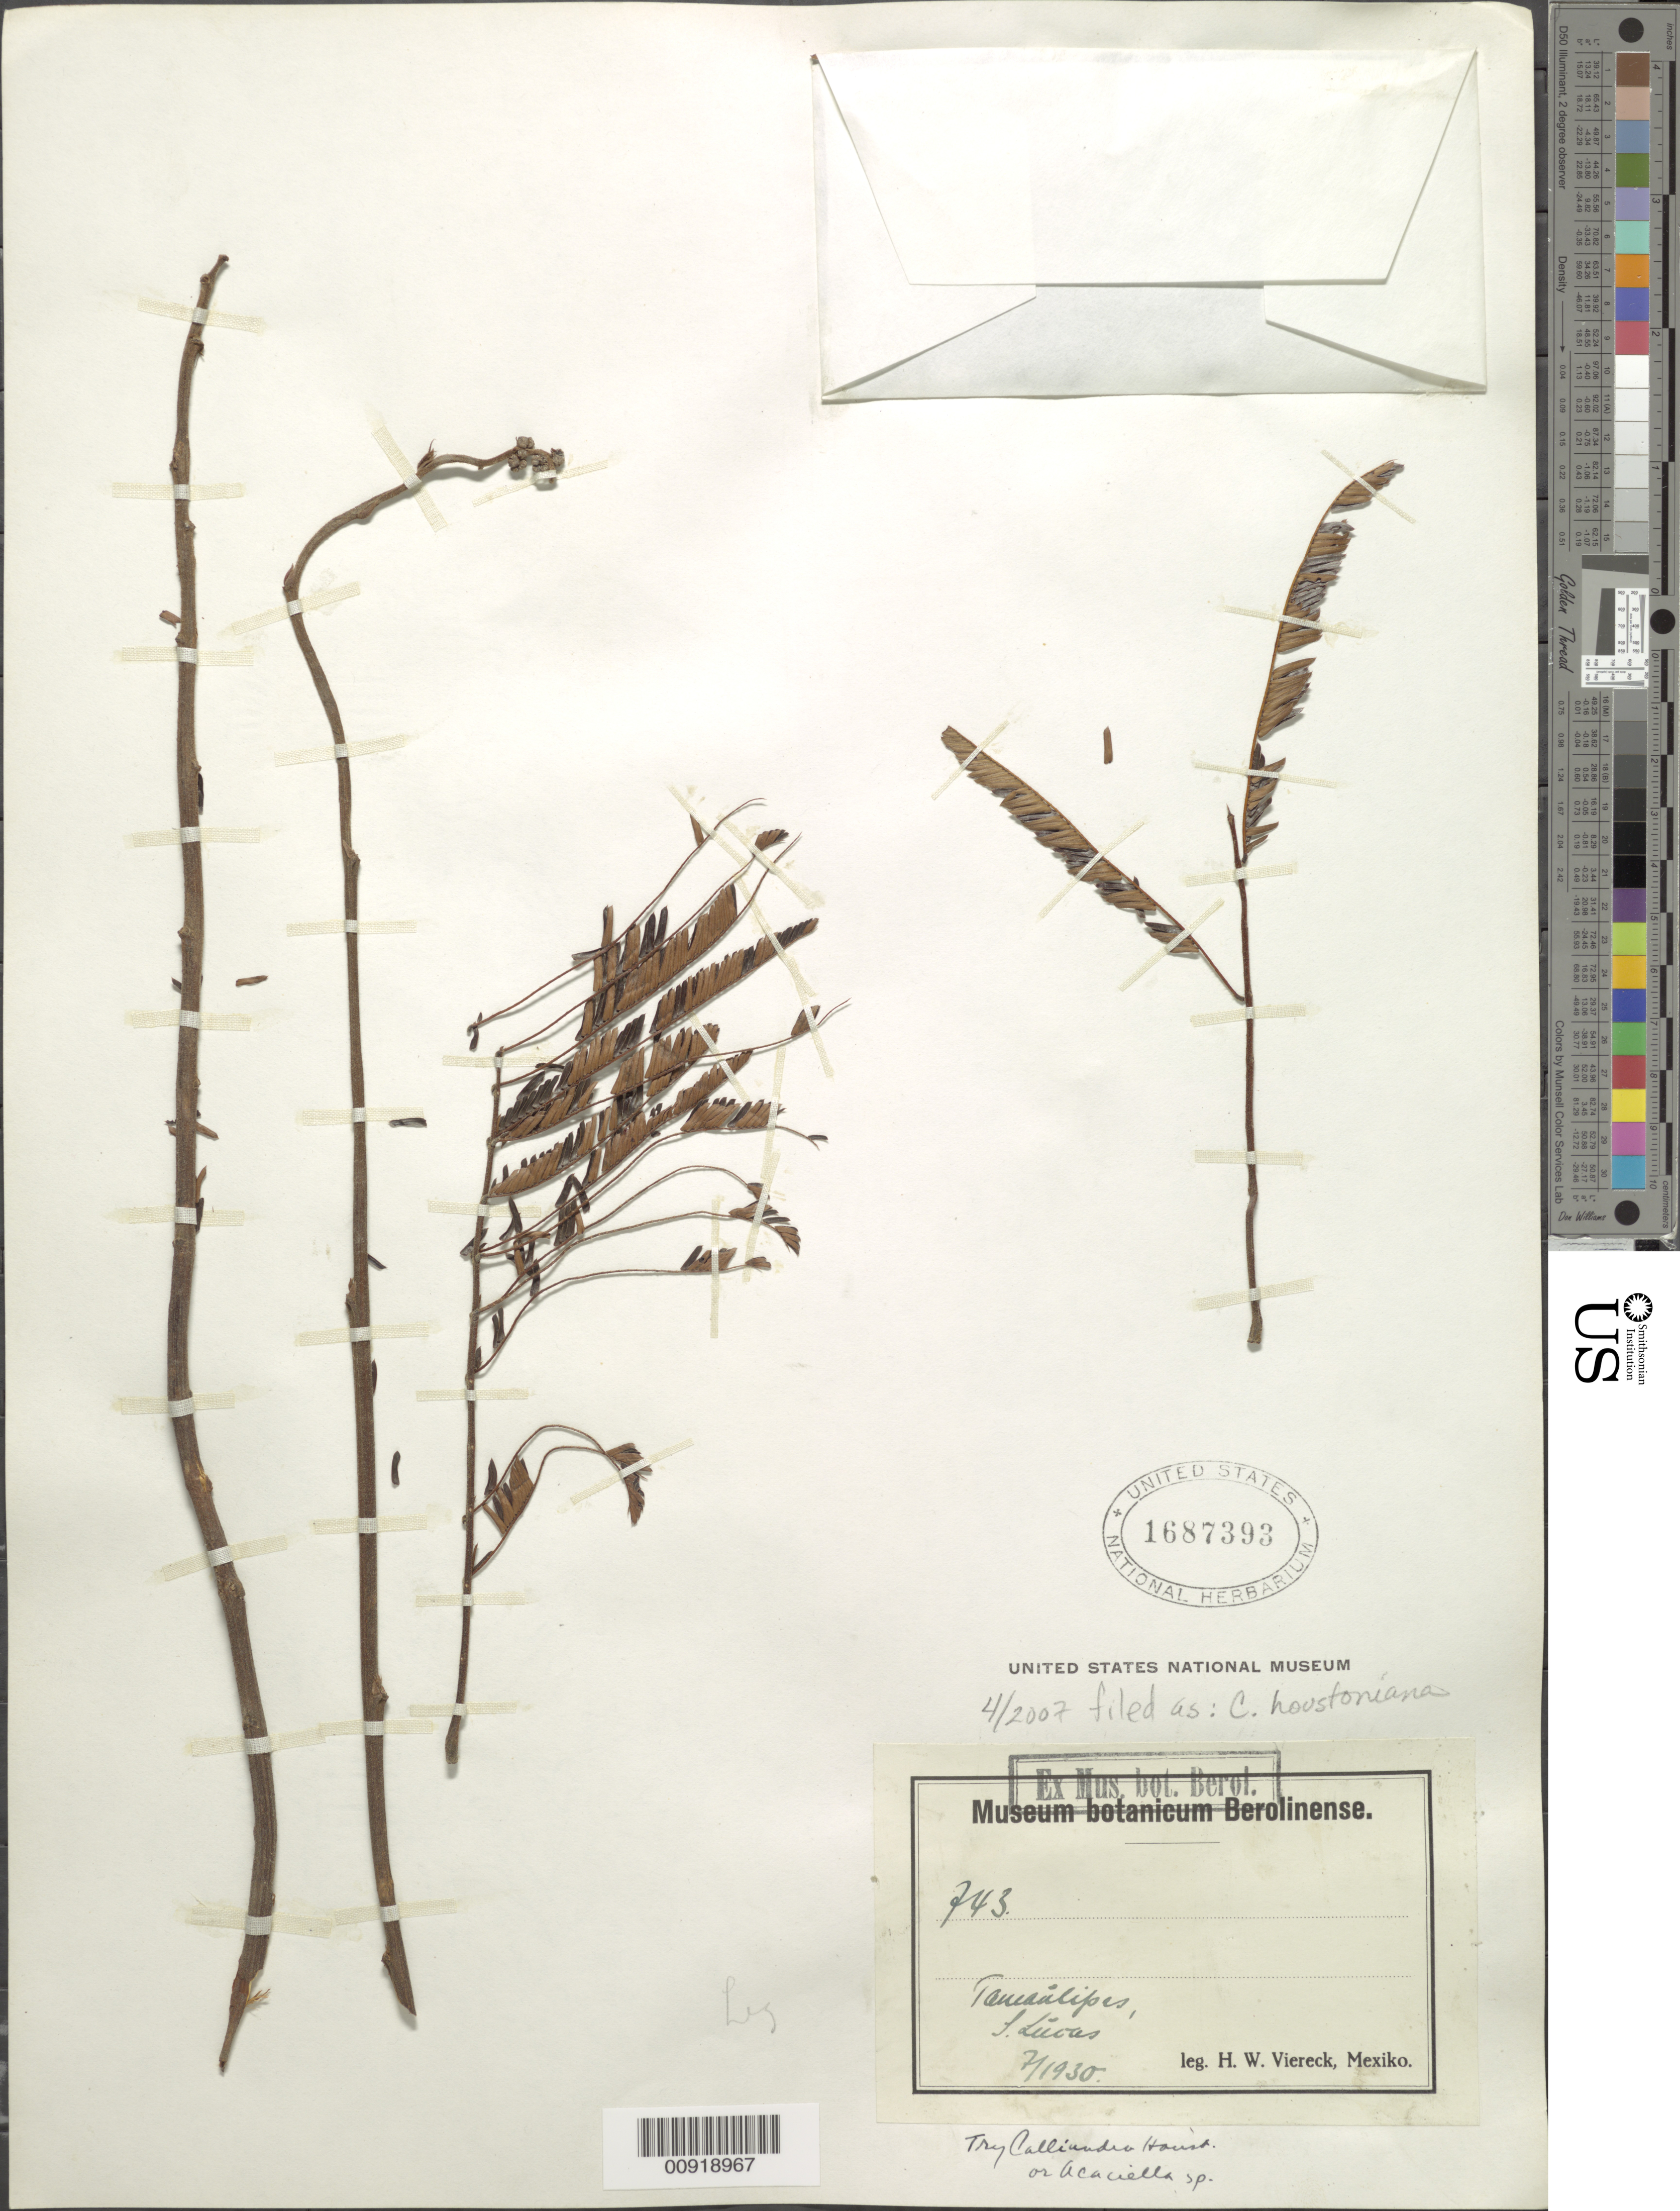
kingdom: Plantae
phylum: Tracheophyta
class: Magnoliopsida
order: Fabales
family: Fabaceae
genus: Calliandra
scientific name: Calliandra houstoniana var. houstoniana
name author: (Mill.) Standl.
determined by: Strong, Mark T., (BOT), Smithsonian Institution - National Museum of Natural History (UNITED STATES)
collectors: H. W. Viereck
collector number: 743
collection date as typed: Jul 1930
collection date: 1930-07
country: Mexico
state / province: Tamaulipas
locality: San Lucas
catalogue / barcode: US 1687393